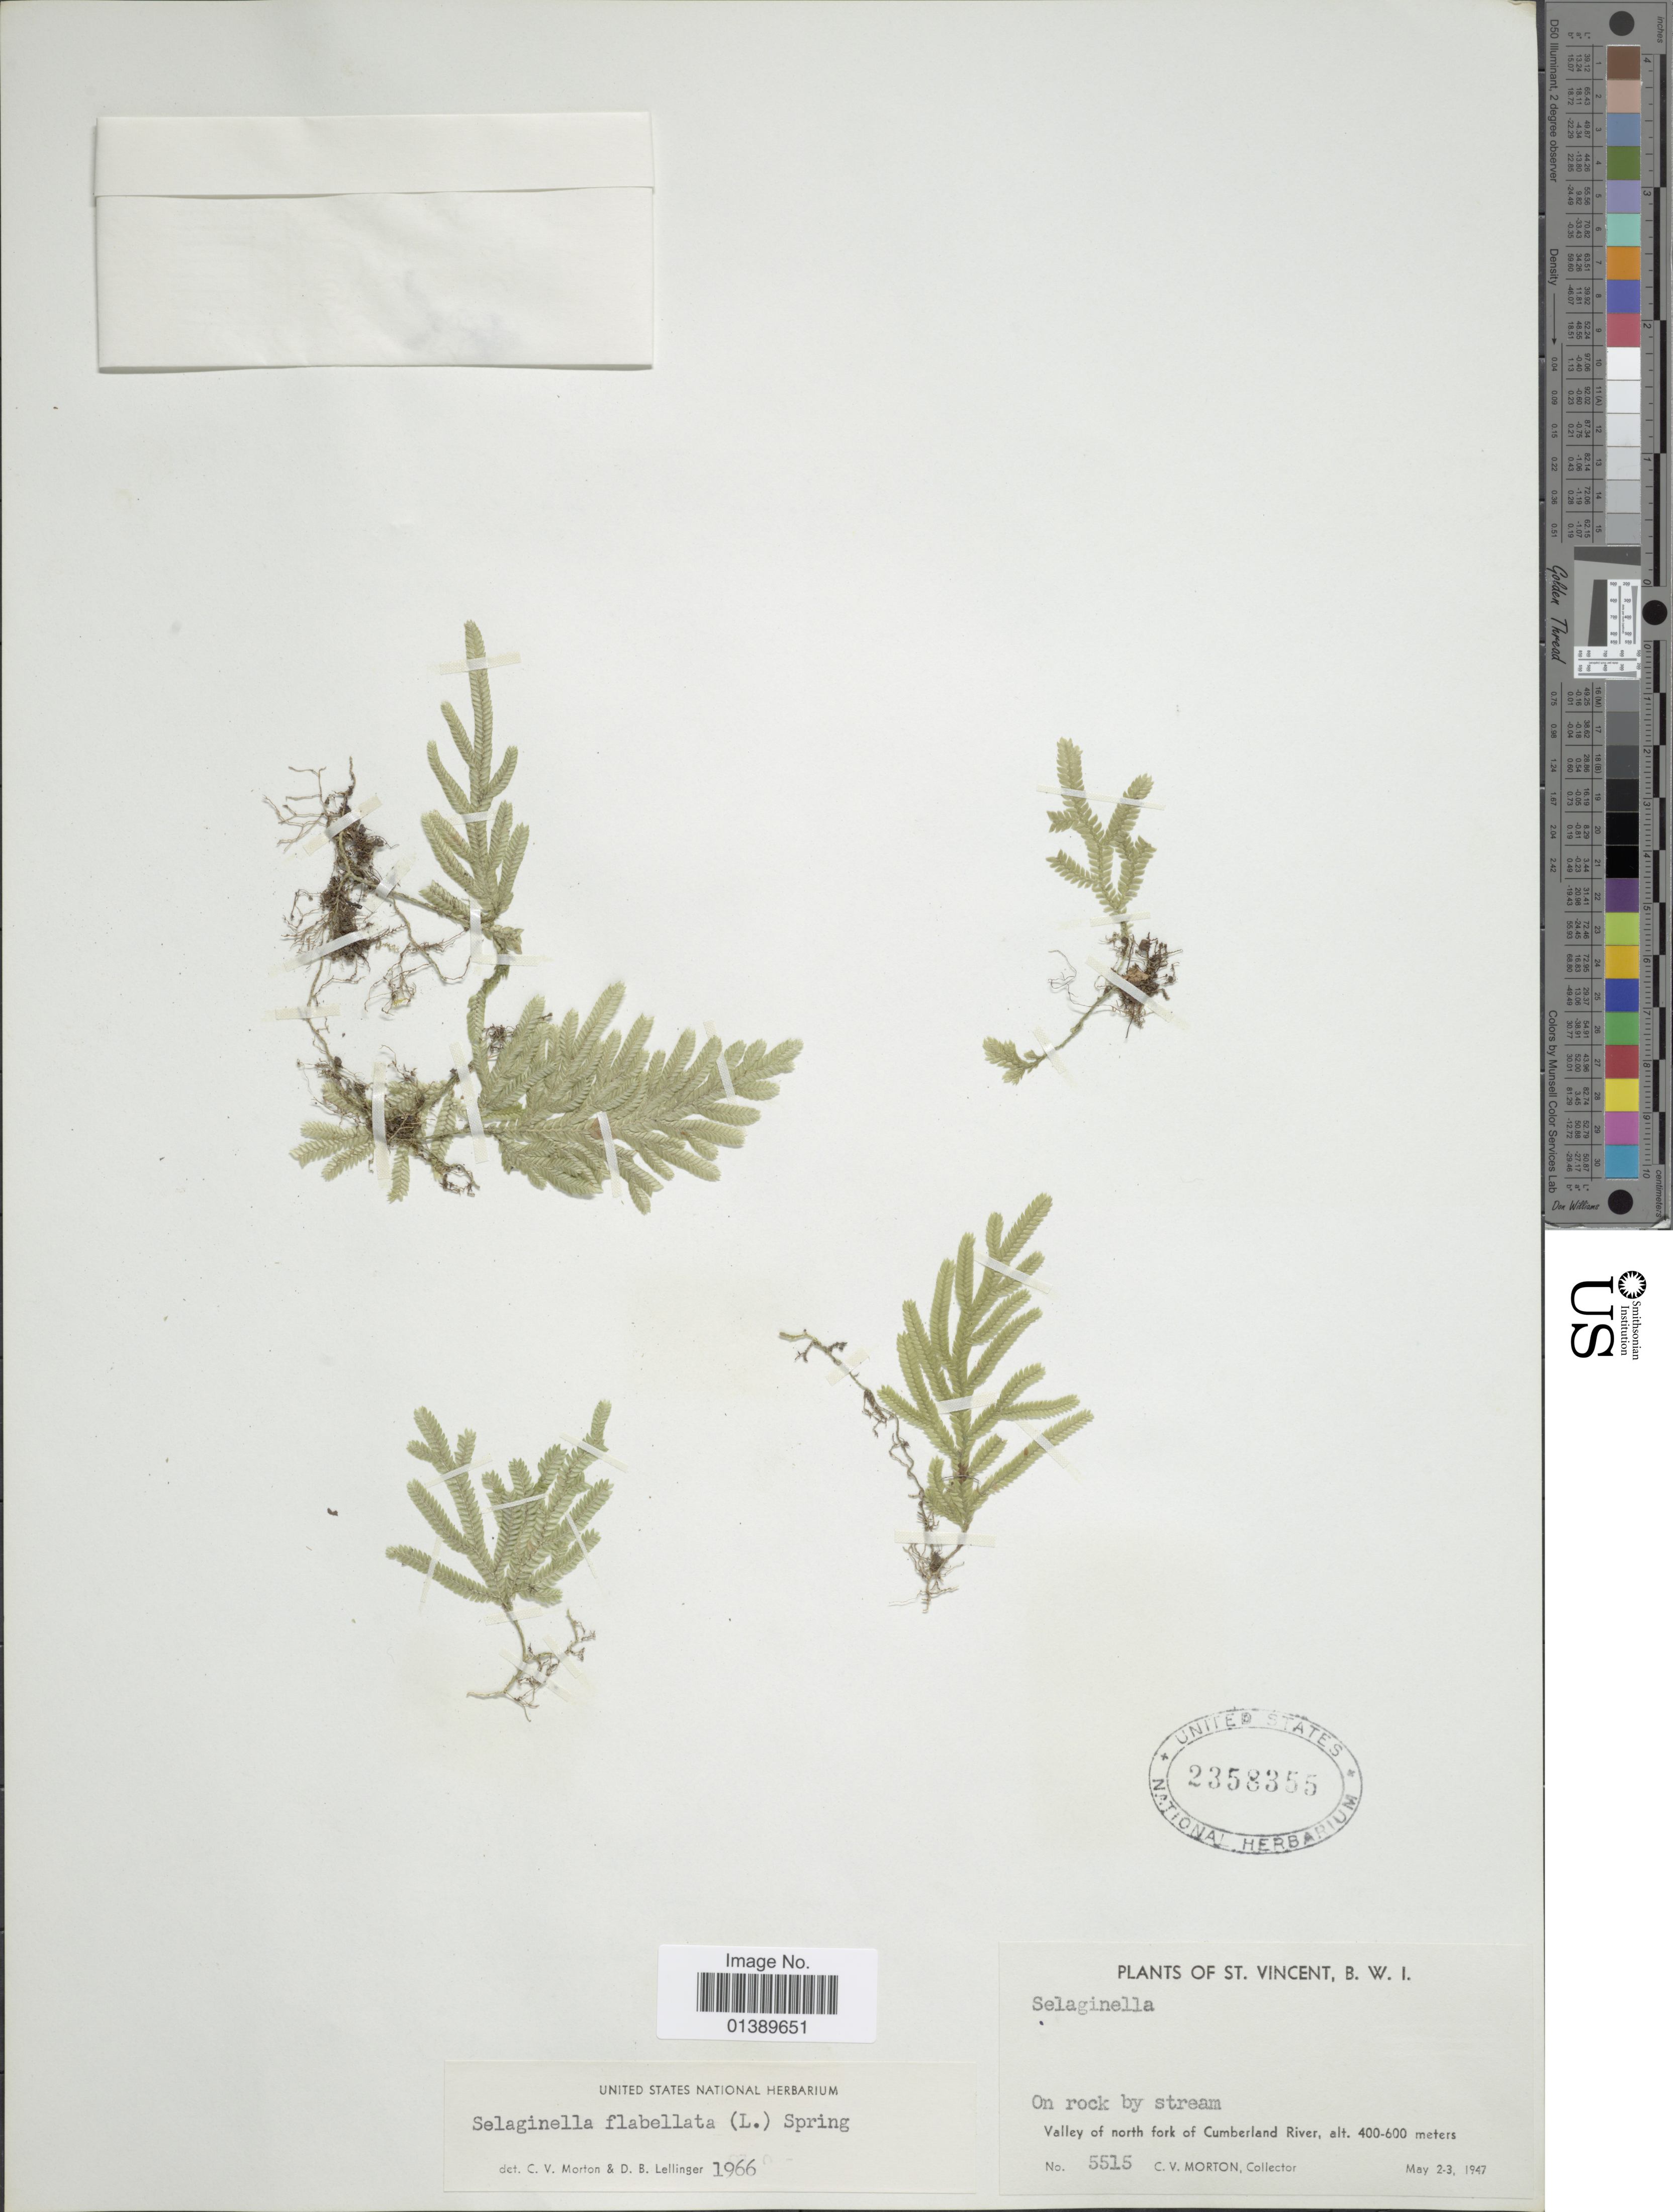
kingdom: Plantae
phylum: Tracheophyta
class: Lycopodiopsida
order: Selaginellales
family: Selaginellaceae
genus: Selaginella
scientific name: Selaginella flabellata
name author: L.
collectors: C. V. Morton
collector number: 5515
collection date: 1947-05-02/1947-05-03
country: St. Vincent - Grenadines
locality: St Vincent, B,W,I, Valley of north fork of Cumberland River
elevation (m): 400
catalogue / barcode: US 2358355